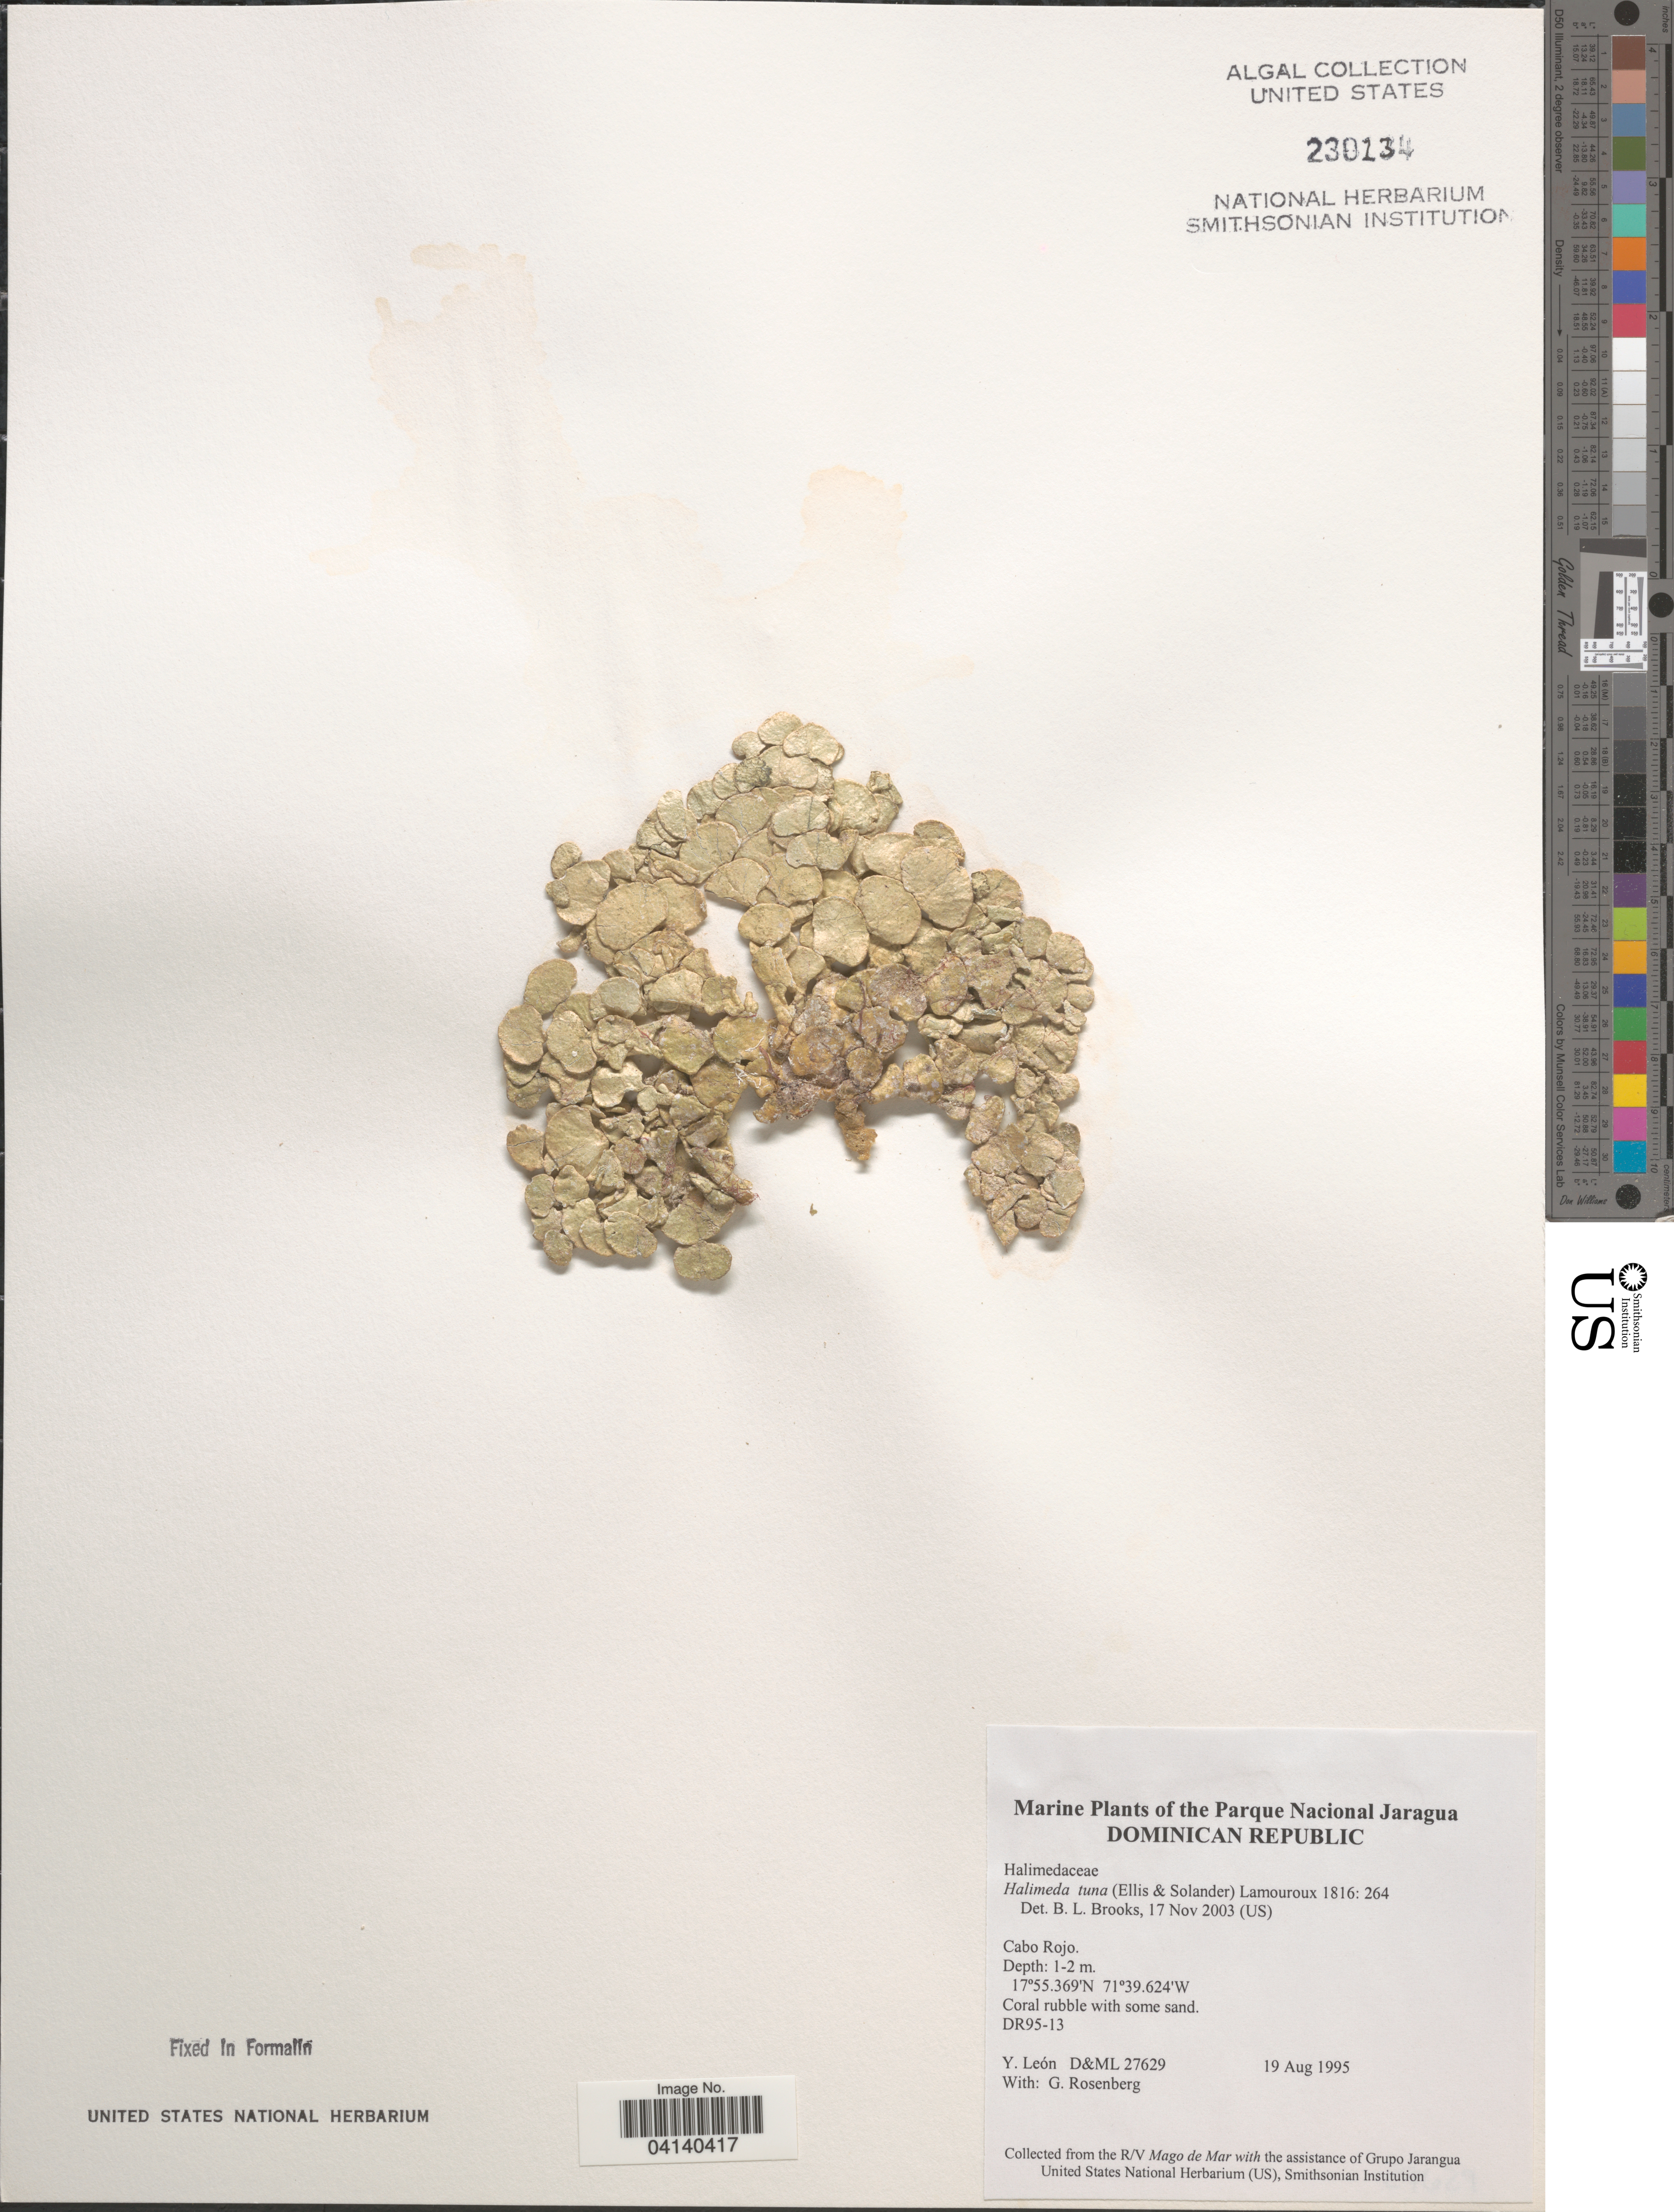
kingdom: Plantae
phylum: Chlorophyta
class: Ulvophyceae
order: Bryopsidales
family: Halimedaceae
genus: Halimeda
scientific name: Halimeda tuna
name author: (J. Ellis & Sol.) J.V.Lamouroux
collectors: Y. León & G. Rosenberg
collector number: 27629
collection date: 1995-08-19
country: Dominican Republic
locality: The Parque Nacional Jaragua. Cabo Rojo.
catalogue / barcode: US 230134